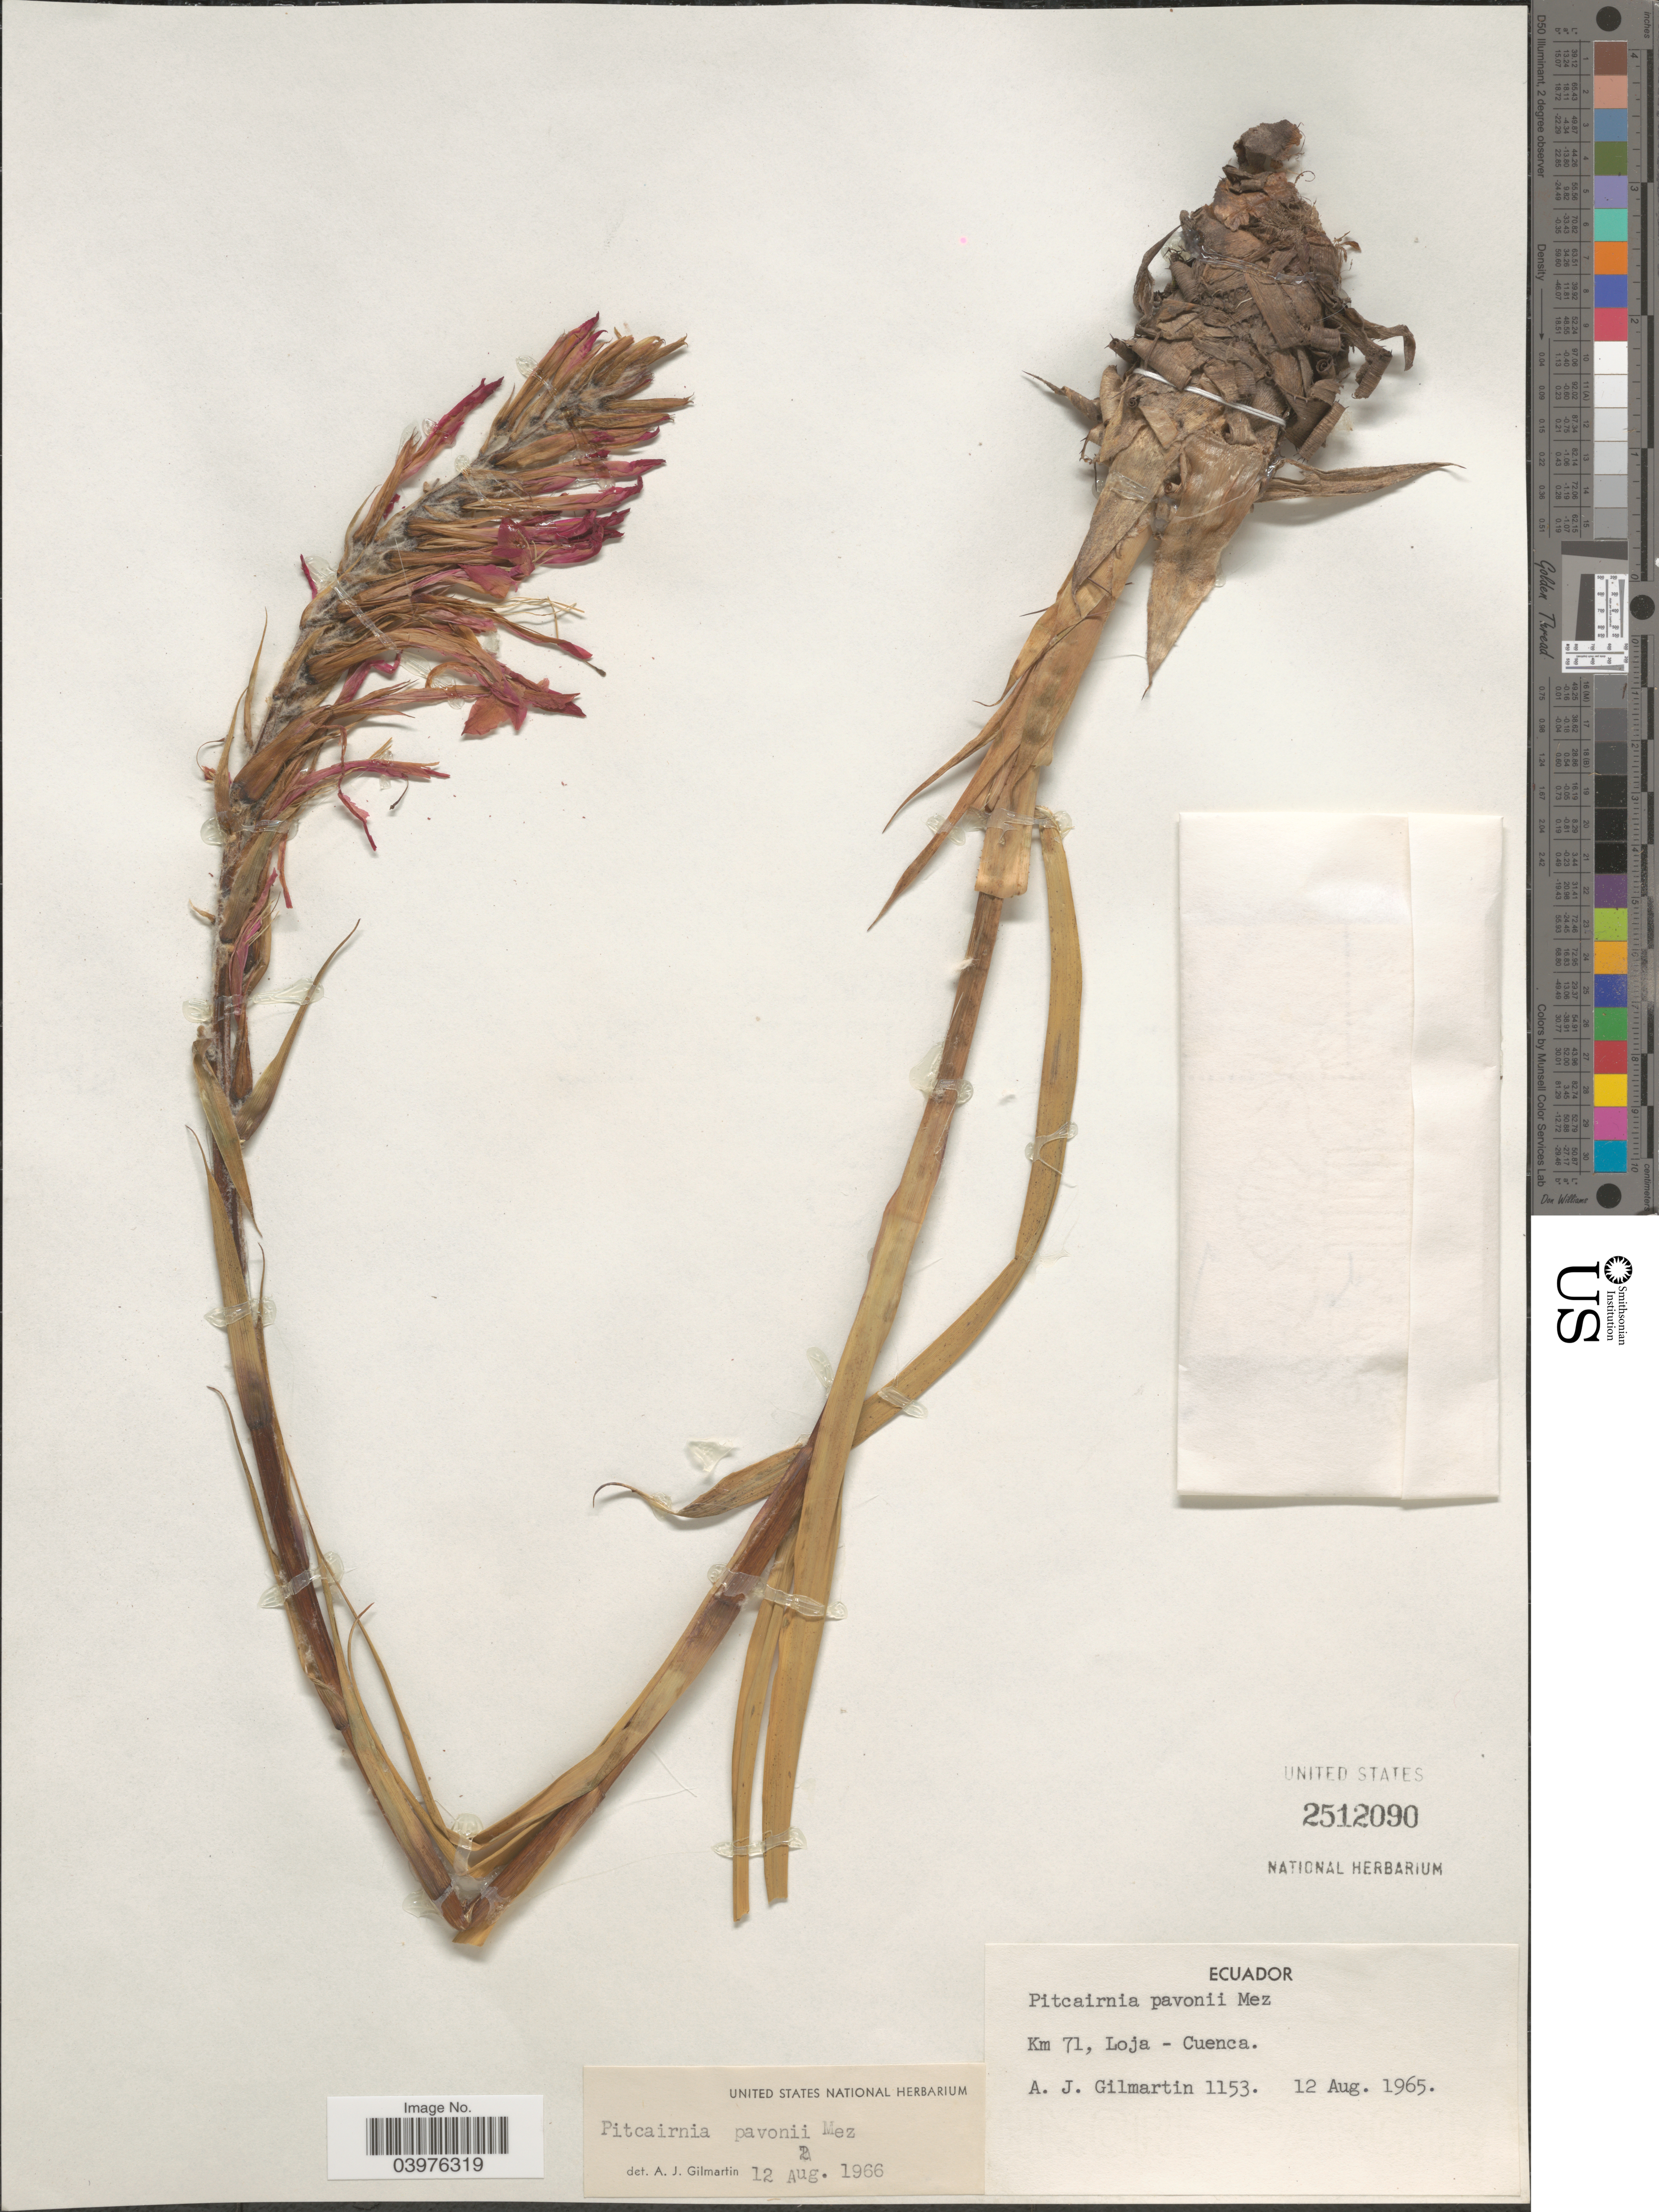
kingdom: Plantae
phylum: Tracheophyta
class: Liliopsida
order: Poales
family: Bromeliaceae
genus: Pitcairnia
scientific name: Pitcairnia pavonii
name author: (Mez) Mez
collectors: A. J. Gilmartin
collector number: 1153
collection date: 1965-08-12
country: Ecuador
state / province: Loja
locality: Km 71, Loja - Cuenca.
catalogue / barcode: US 2512090